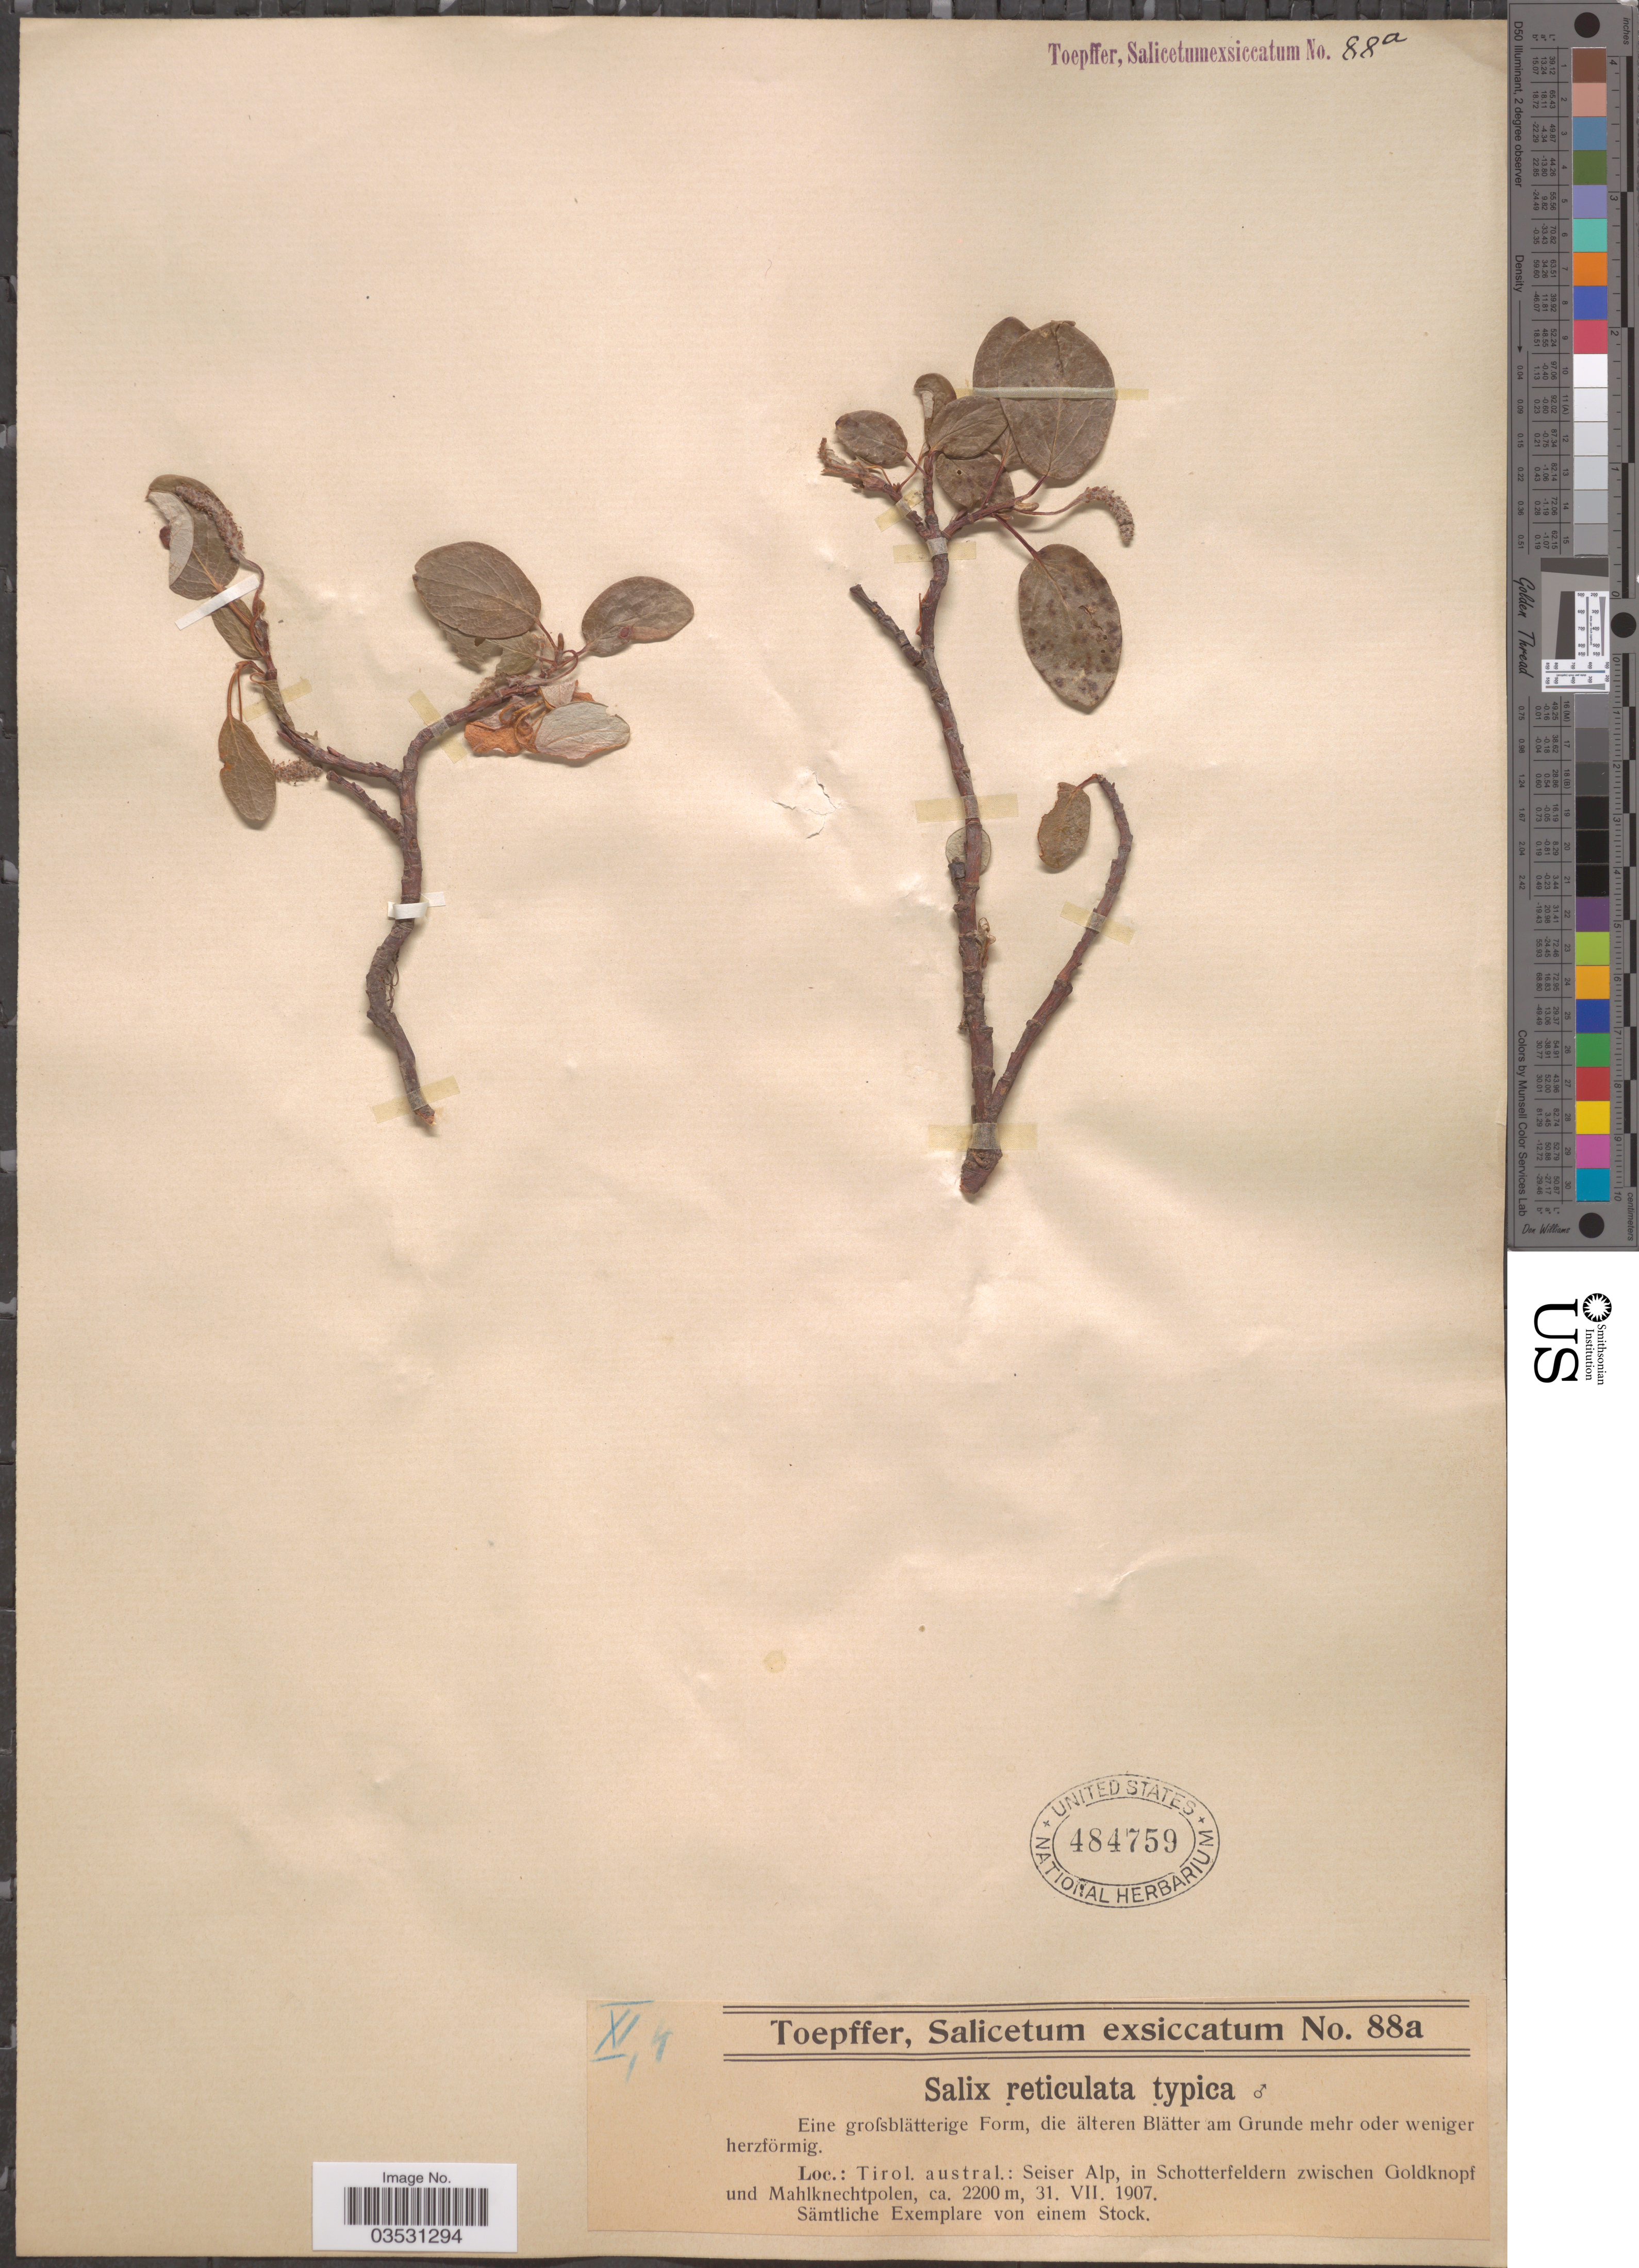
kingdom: Plantae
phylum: Tracheophyta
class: Magnoliopsida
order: Malpighiales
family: Salicaceae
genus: Salix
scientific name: Salix reticulata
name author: L.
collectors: A. Toepffer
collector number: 88a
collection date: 1907-07-31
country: Austria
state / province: Styria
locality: Tirol. austral.: Seiser Alp, in Schotterfeldern zwischen Goldknopf und Mahlknechtpolen.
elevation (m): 2200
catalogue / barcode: US 484759